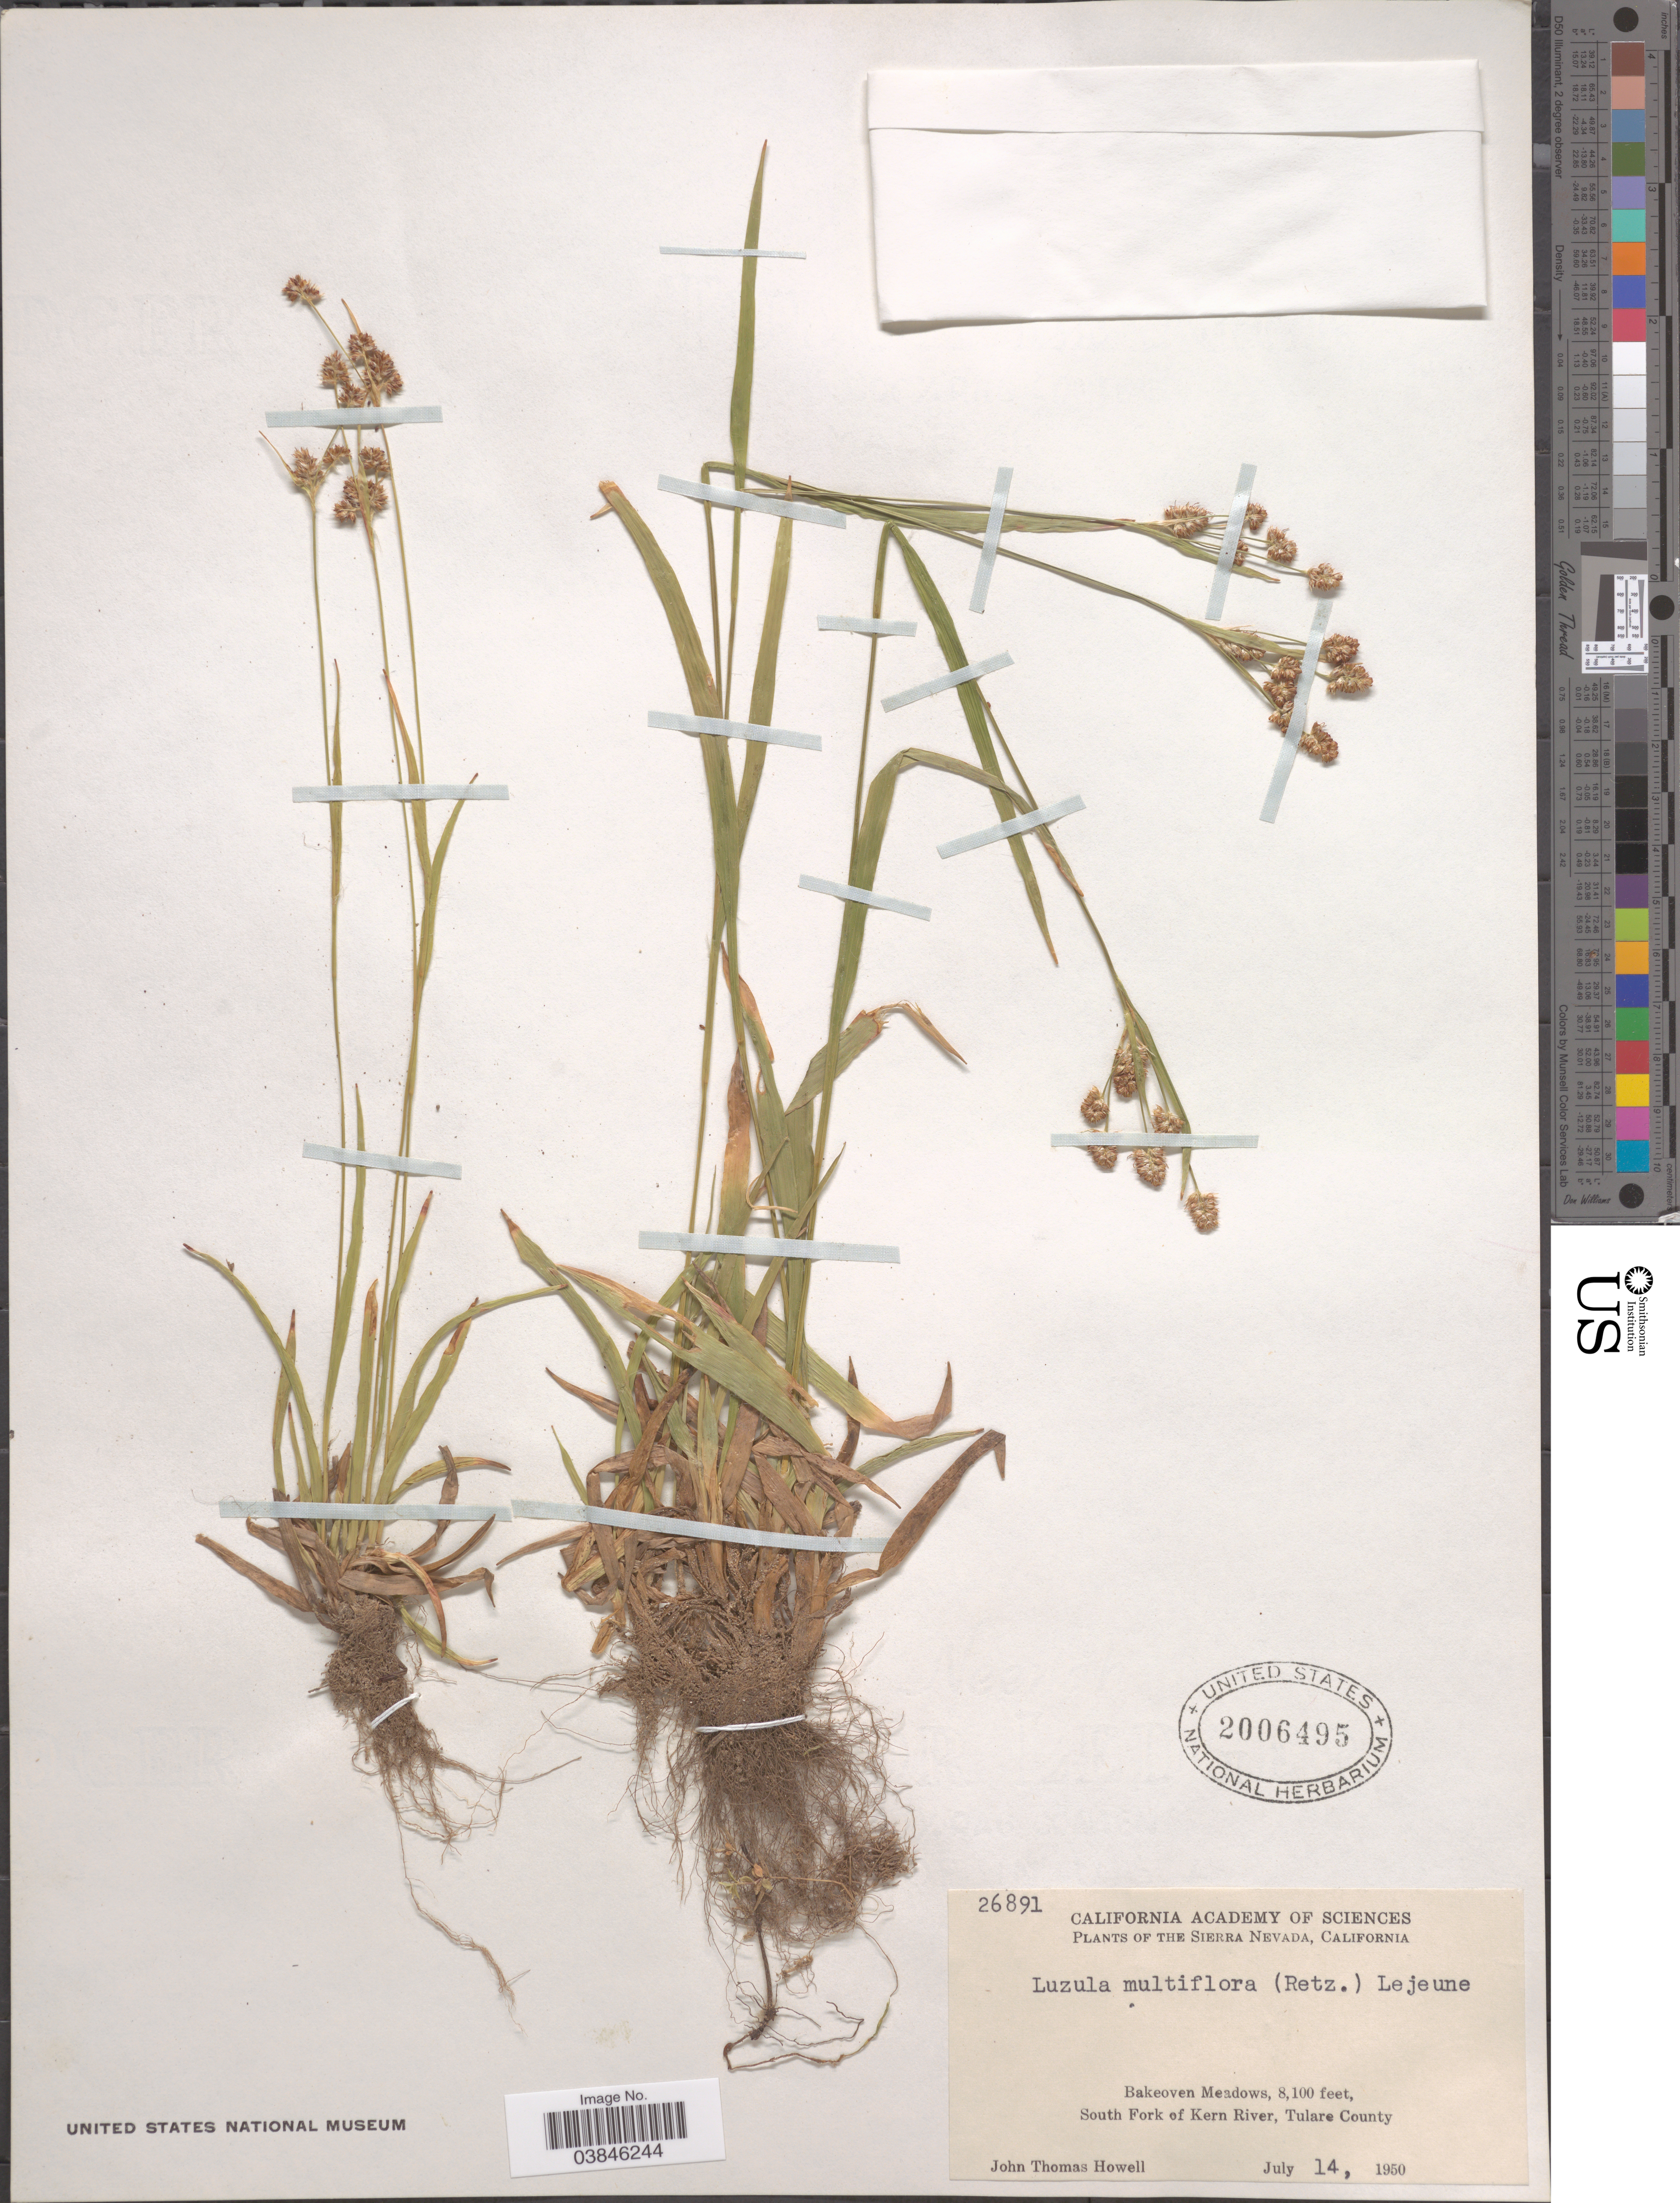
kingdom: Plantae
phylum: Tracheophyta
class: Liliopsida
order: Poales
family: Juncaceae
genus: Luzula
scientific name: Luzula multiflora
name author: (Ehrh.) Lej.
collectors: J. T. Howell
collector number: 26891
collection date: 1950-07-14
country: United States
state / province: California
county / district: Tulare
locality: The Sierra Nevada. Bakeoven Meadows, South Fork of Kern River, Tulare County.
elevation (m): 2469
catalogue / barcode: US 2006495